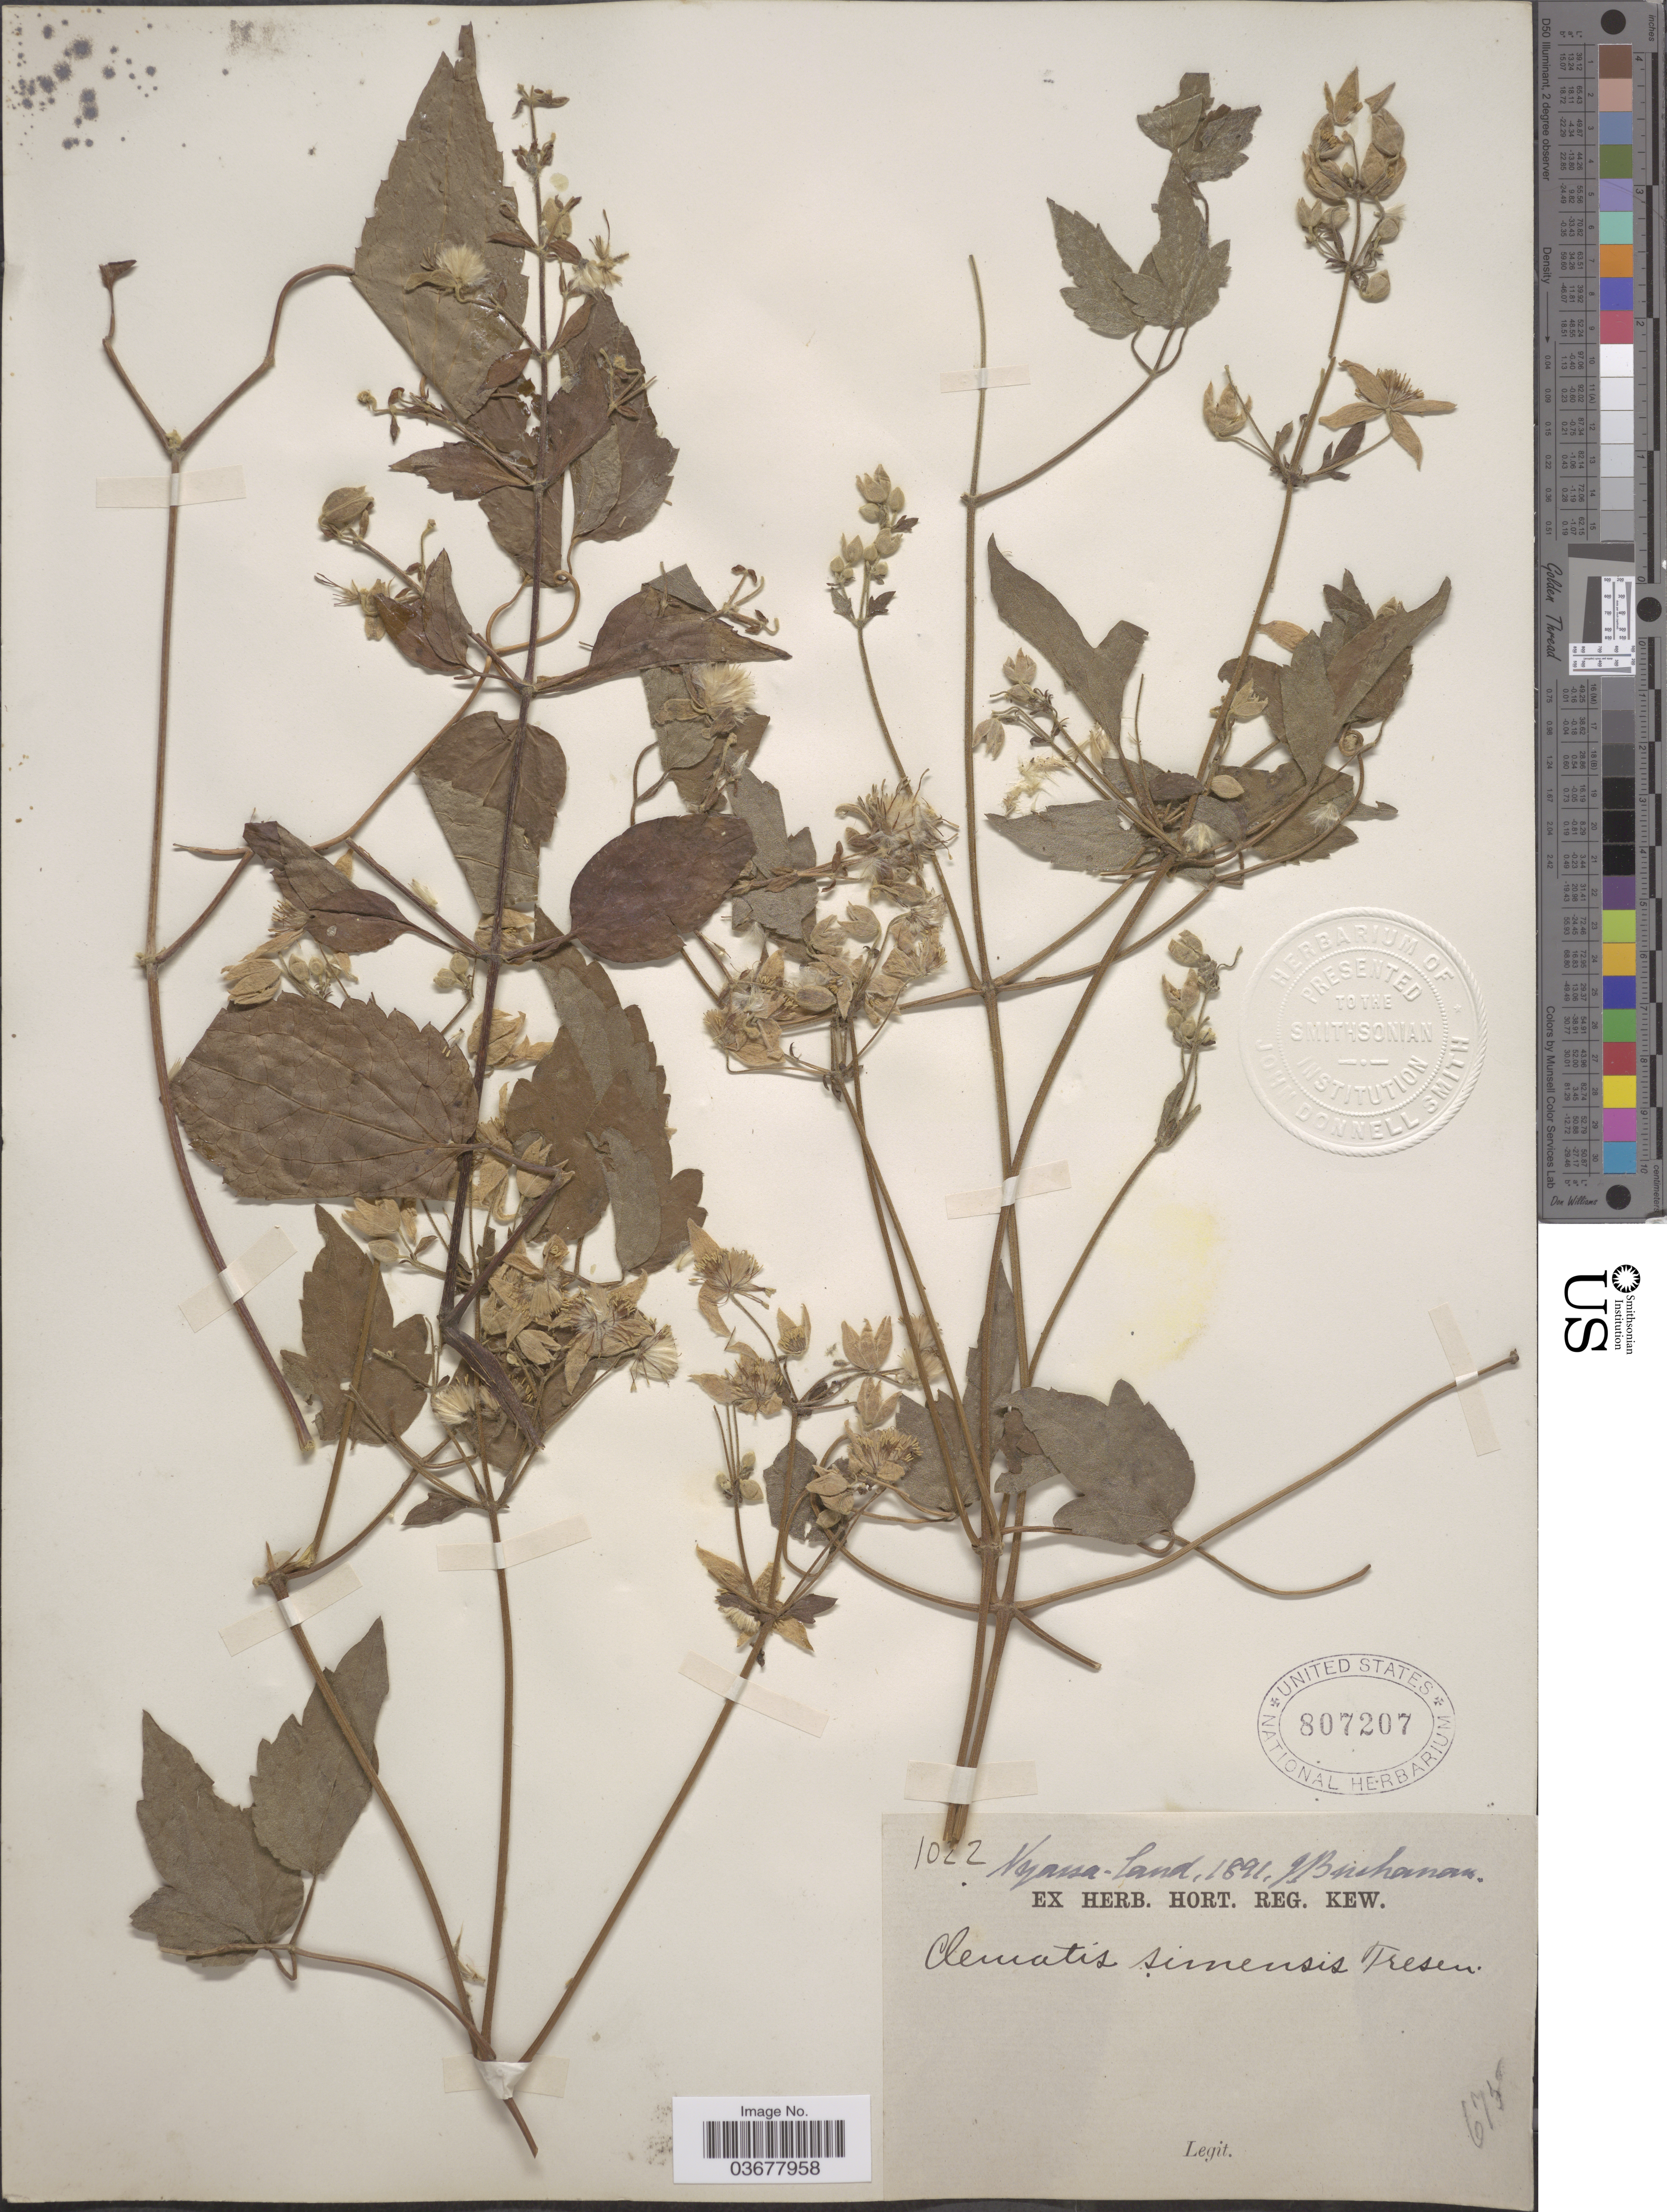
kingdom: Plantae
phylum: Tracheophyta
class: Magnoliopsida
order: Ranunculales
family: Ranunculaceae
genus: Clematis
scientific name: Clematis stolzii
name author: Engl.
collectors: J. Buchanan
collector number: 1022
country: Malawi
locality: Nyassa-land.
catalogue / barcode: US 807207